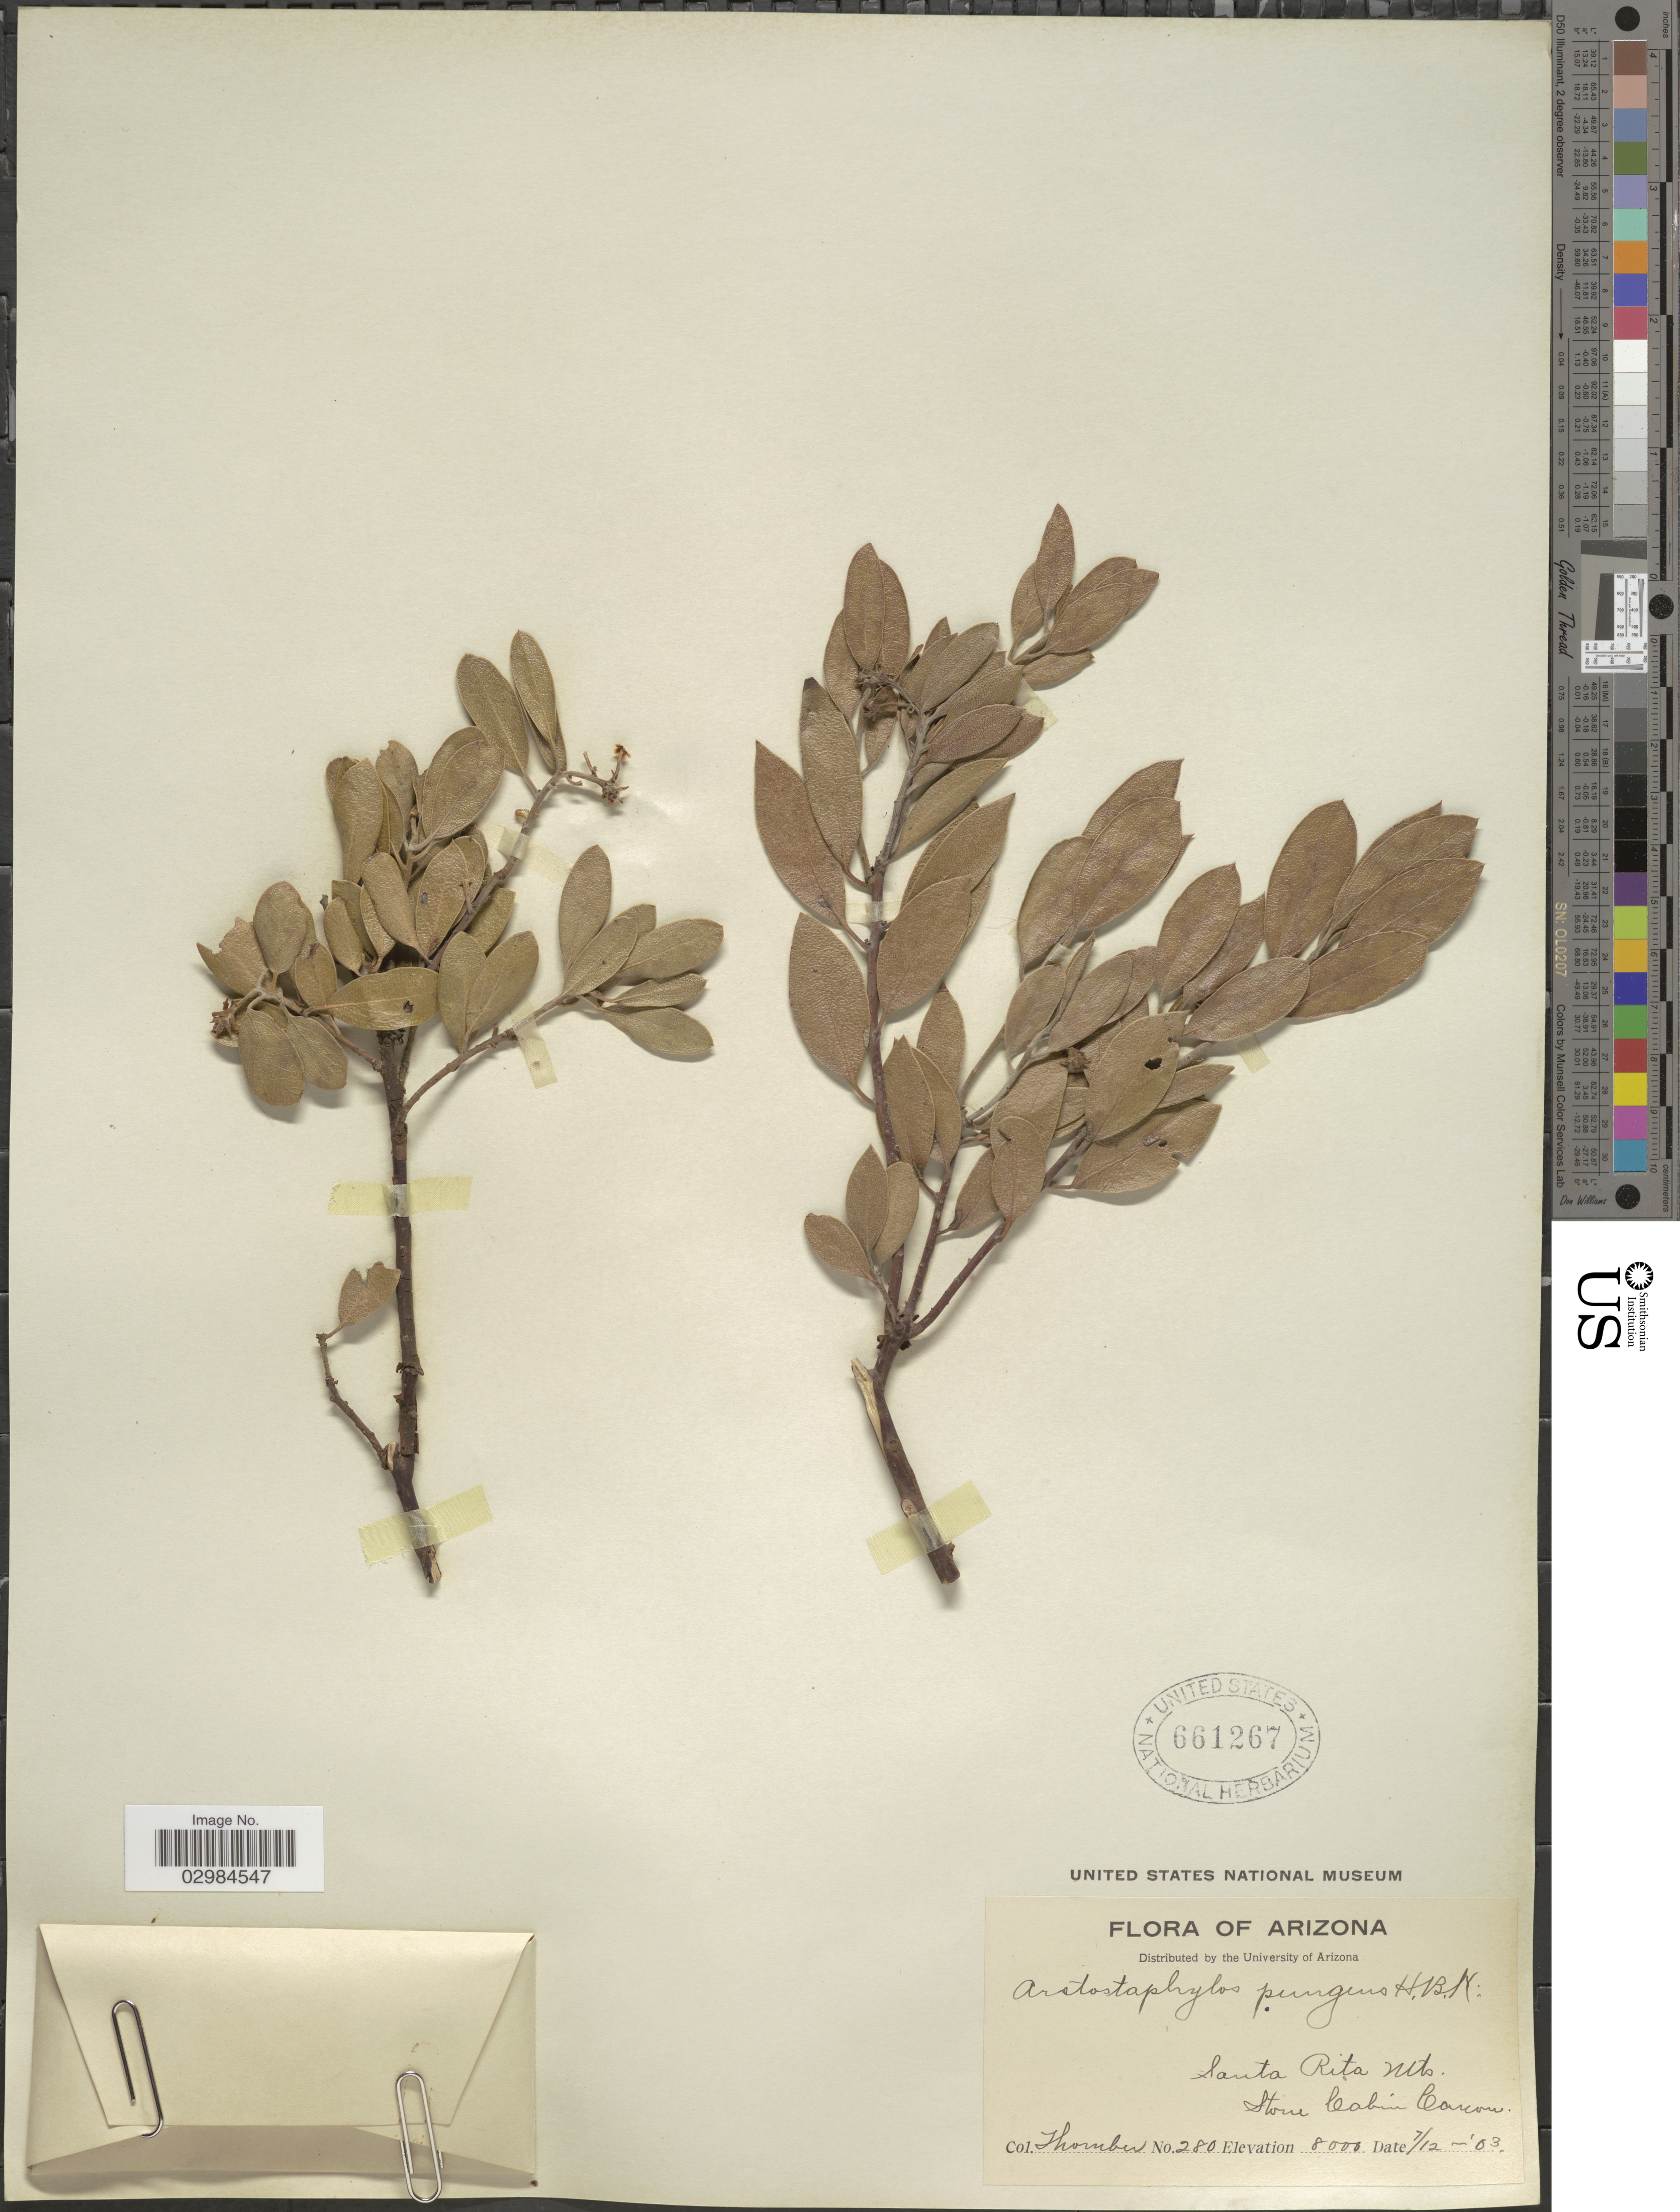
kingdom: Plantae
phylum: Tracheophyta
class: Magnoliopsida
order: Ericales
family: Ericaceae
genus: Arctostaphylos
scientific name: Arctostaphylos pungens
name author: Kunth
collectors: J. Thornber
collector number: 280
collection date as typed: Transcribed d/m/y: 12/7/3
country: United States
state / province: Arizona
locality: Santa Rita Mts. Stone Cabin Canon.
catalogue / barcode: US 661267